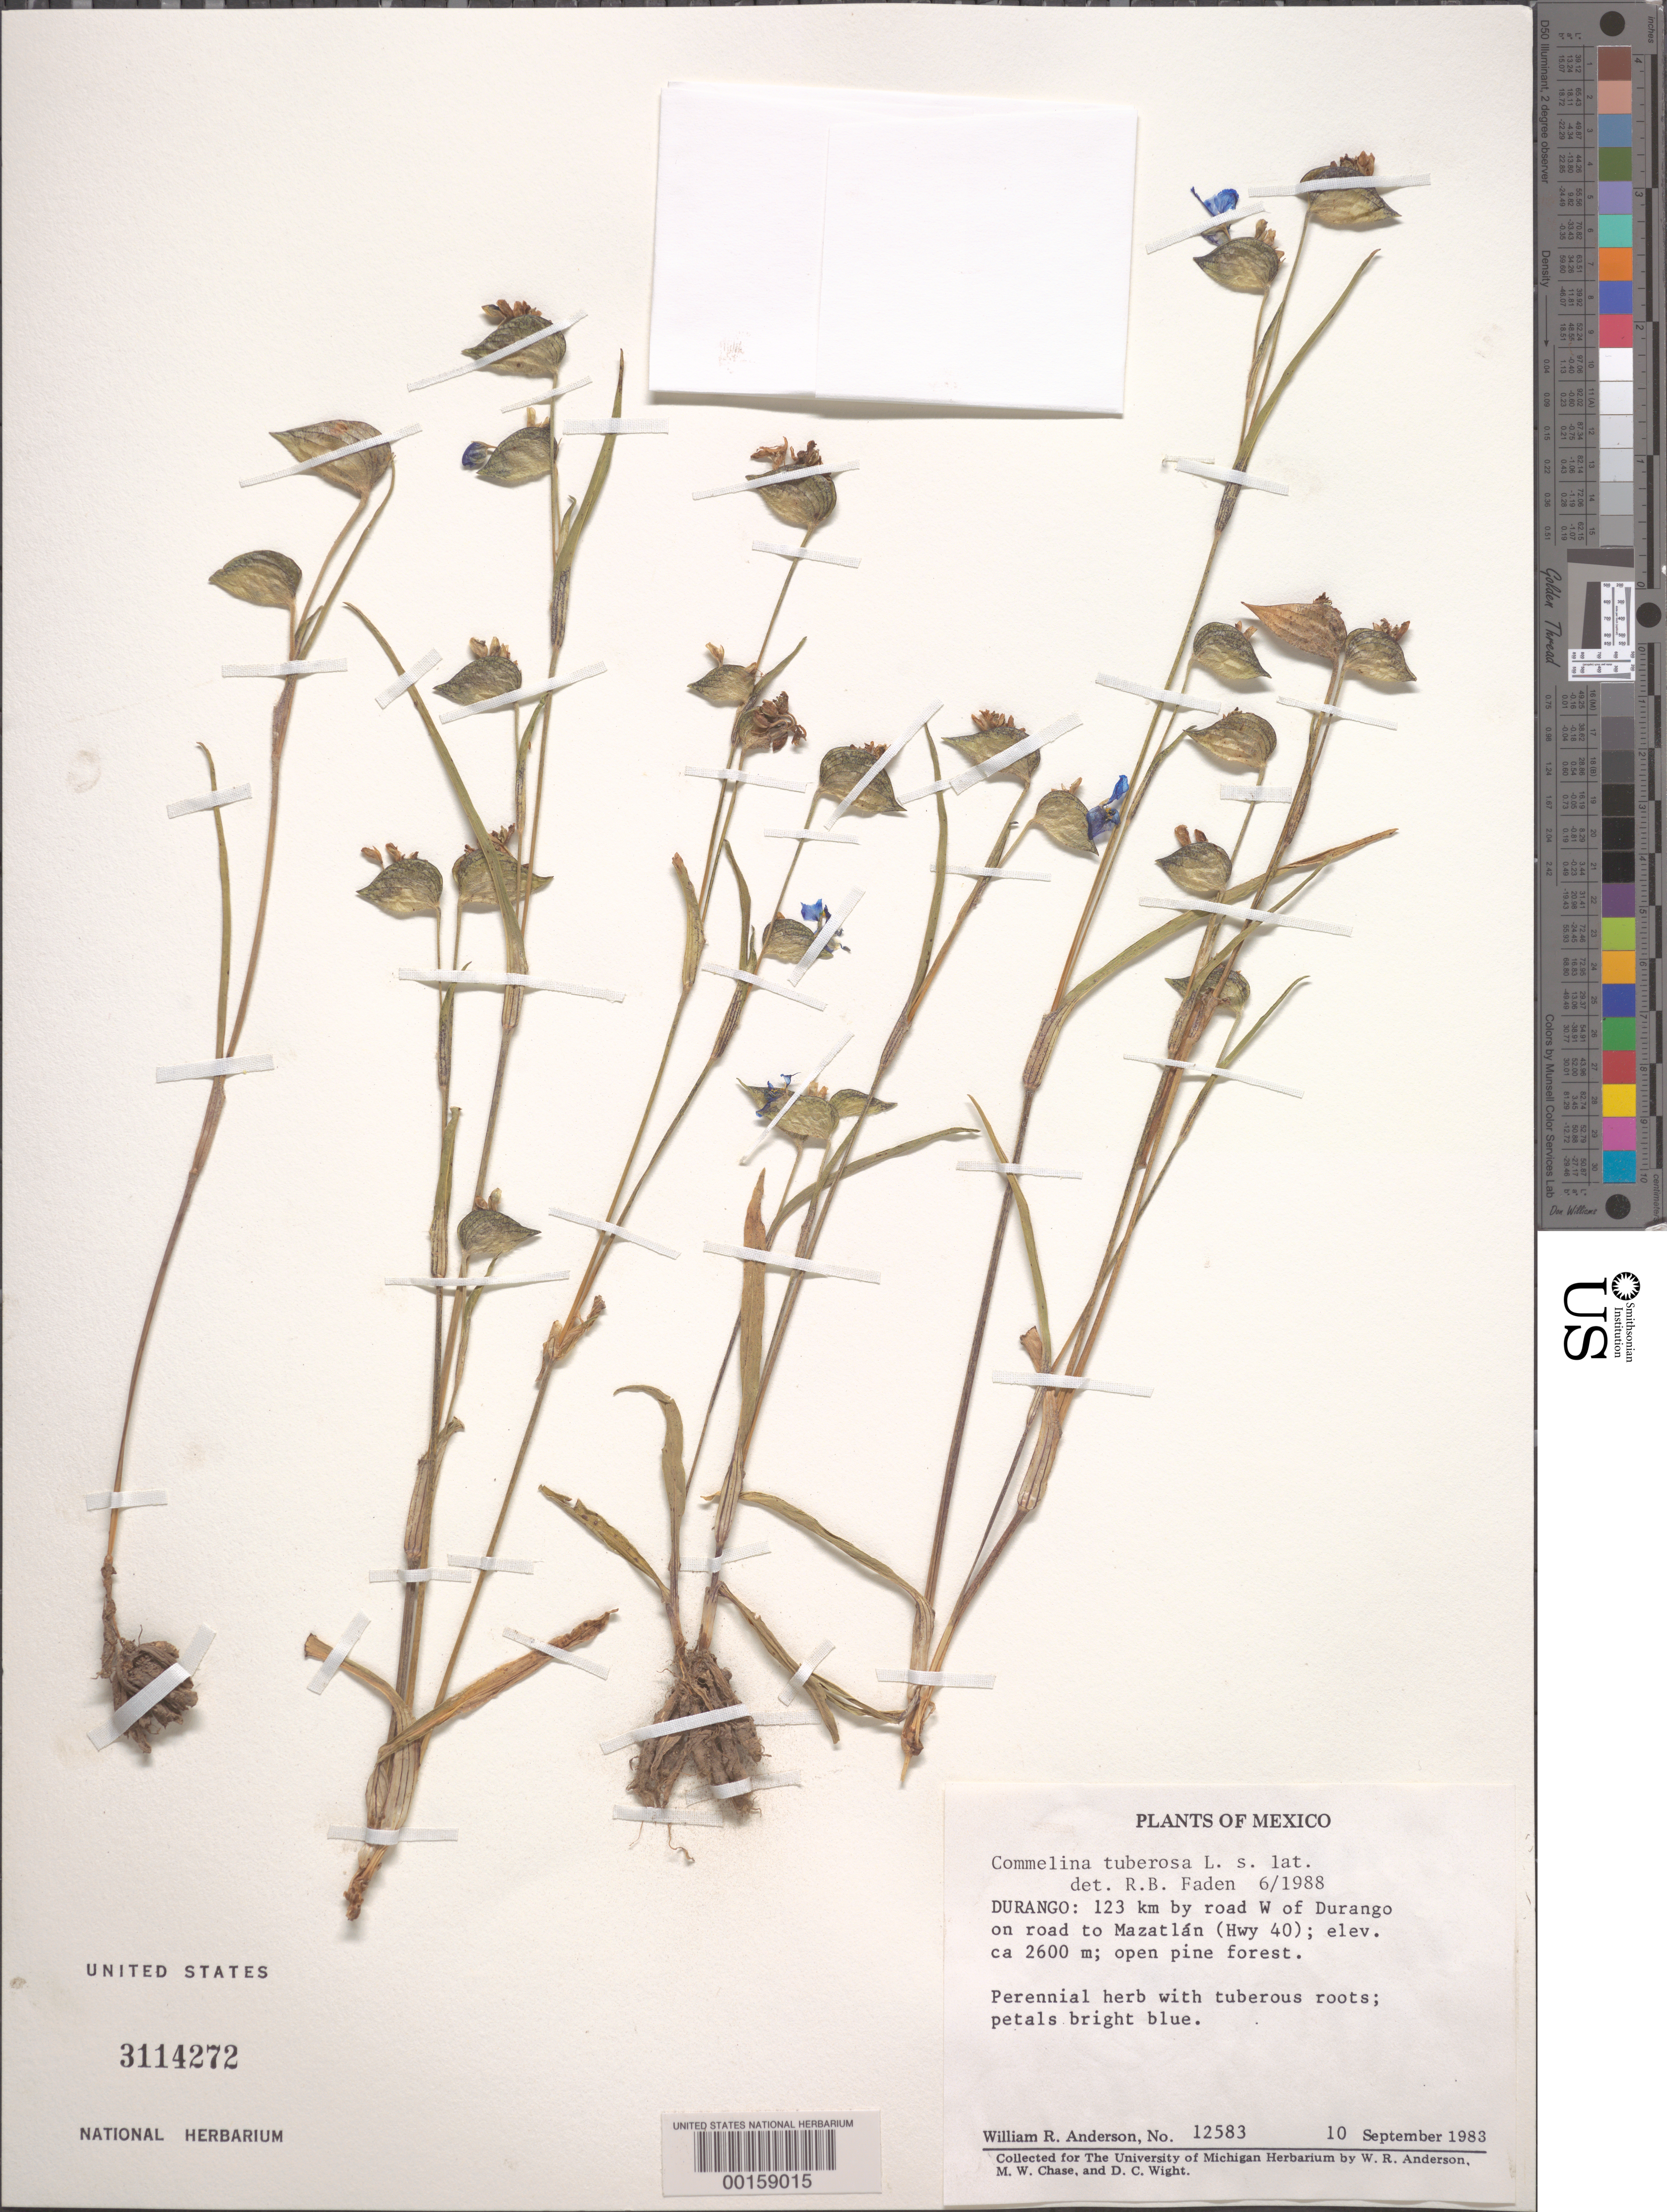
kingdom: Plantae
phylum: Tracheophyta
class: Liliopsida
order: Commelinales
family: Commelinaceae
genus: Commelina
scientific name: Commelina tuberosa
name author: L.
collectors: W. R. Anderson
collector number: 12583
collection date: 1983-09-10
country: Mexico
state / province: Durango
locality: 123 km by road W of Durango on road to Mazatlán (Hwy 40).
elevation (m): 2600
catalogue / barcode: US 3114272